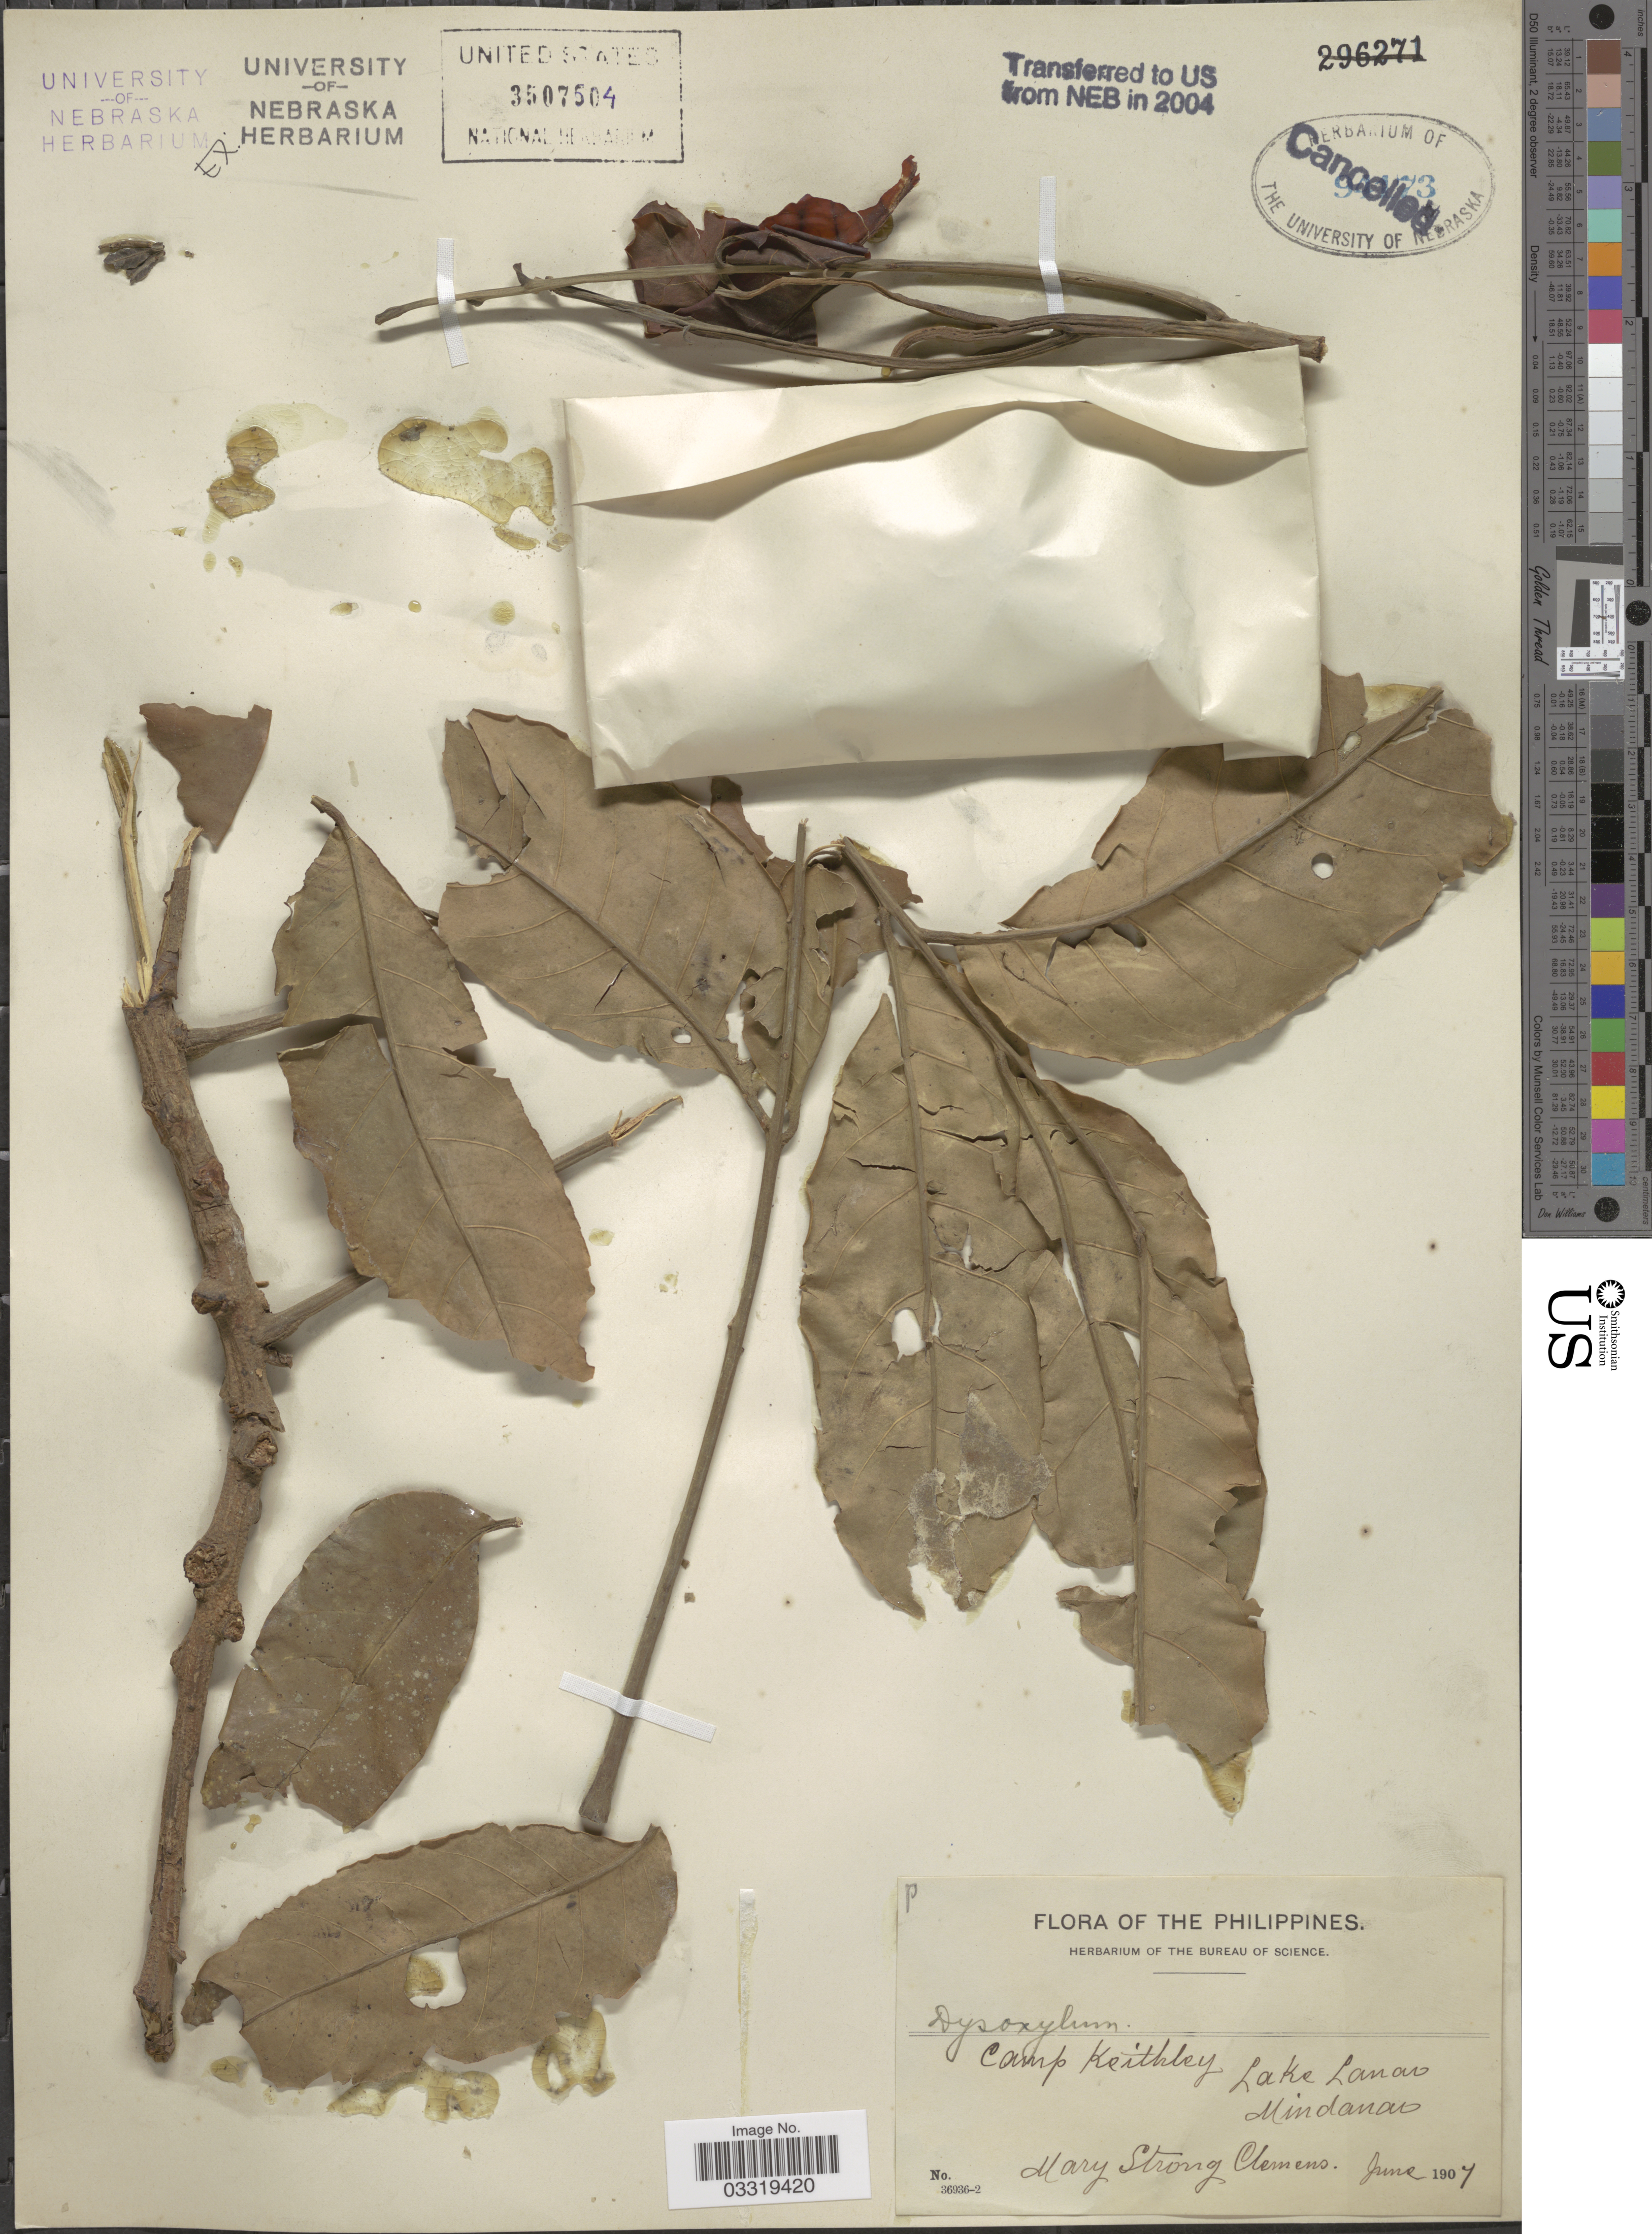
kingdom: Plantae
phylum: Tracheophyta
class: Magnoliopsida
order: Sapindales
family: Meliaceae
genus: Dysoxylum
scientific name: Dysoxylum sp.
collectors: M. S. Clemens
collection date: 1907-06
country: Philippines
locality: Camp Keithley, Lake Lanano, Mindanao.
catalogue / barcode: US 3507504